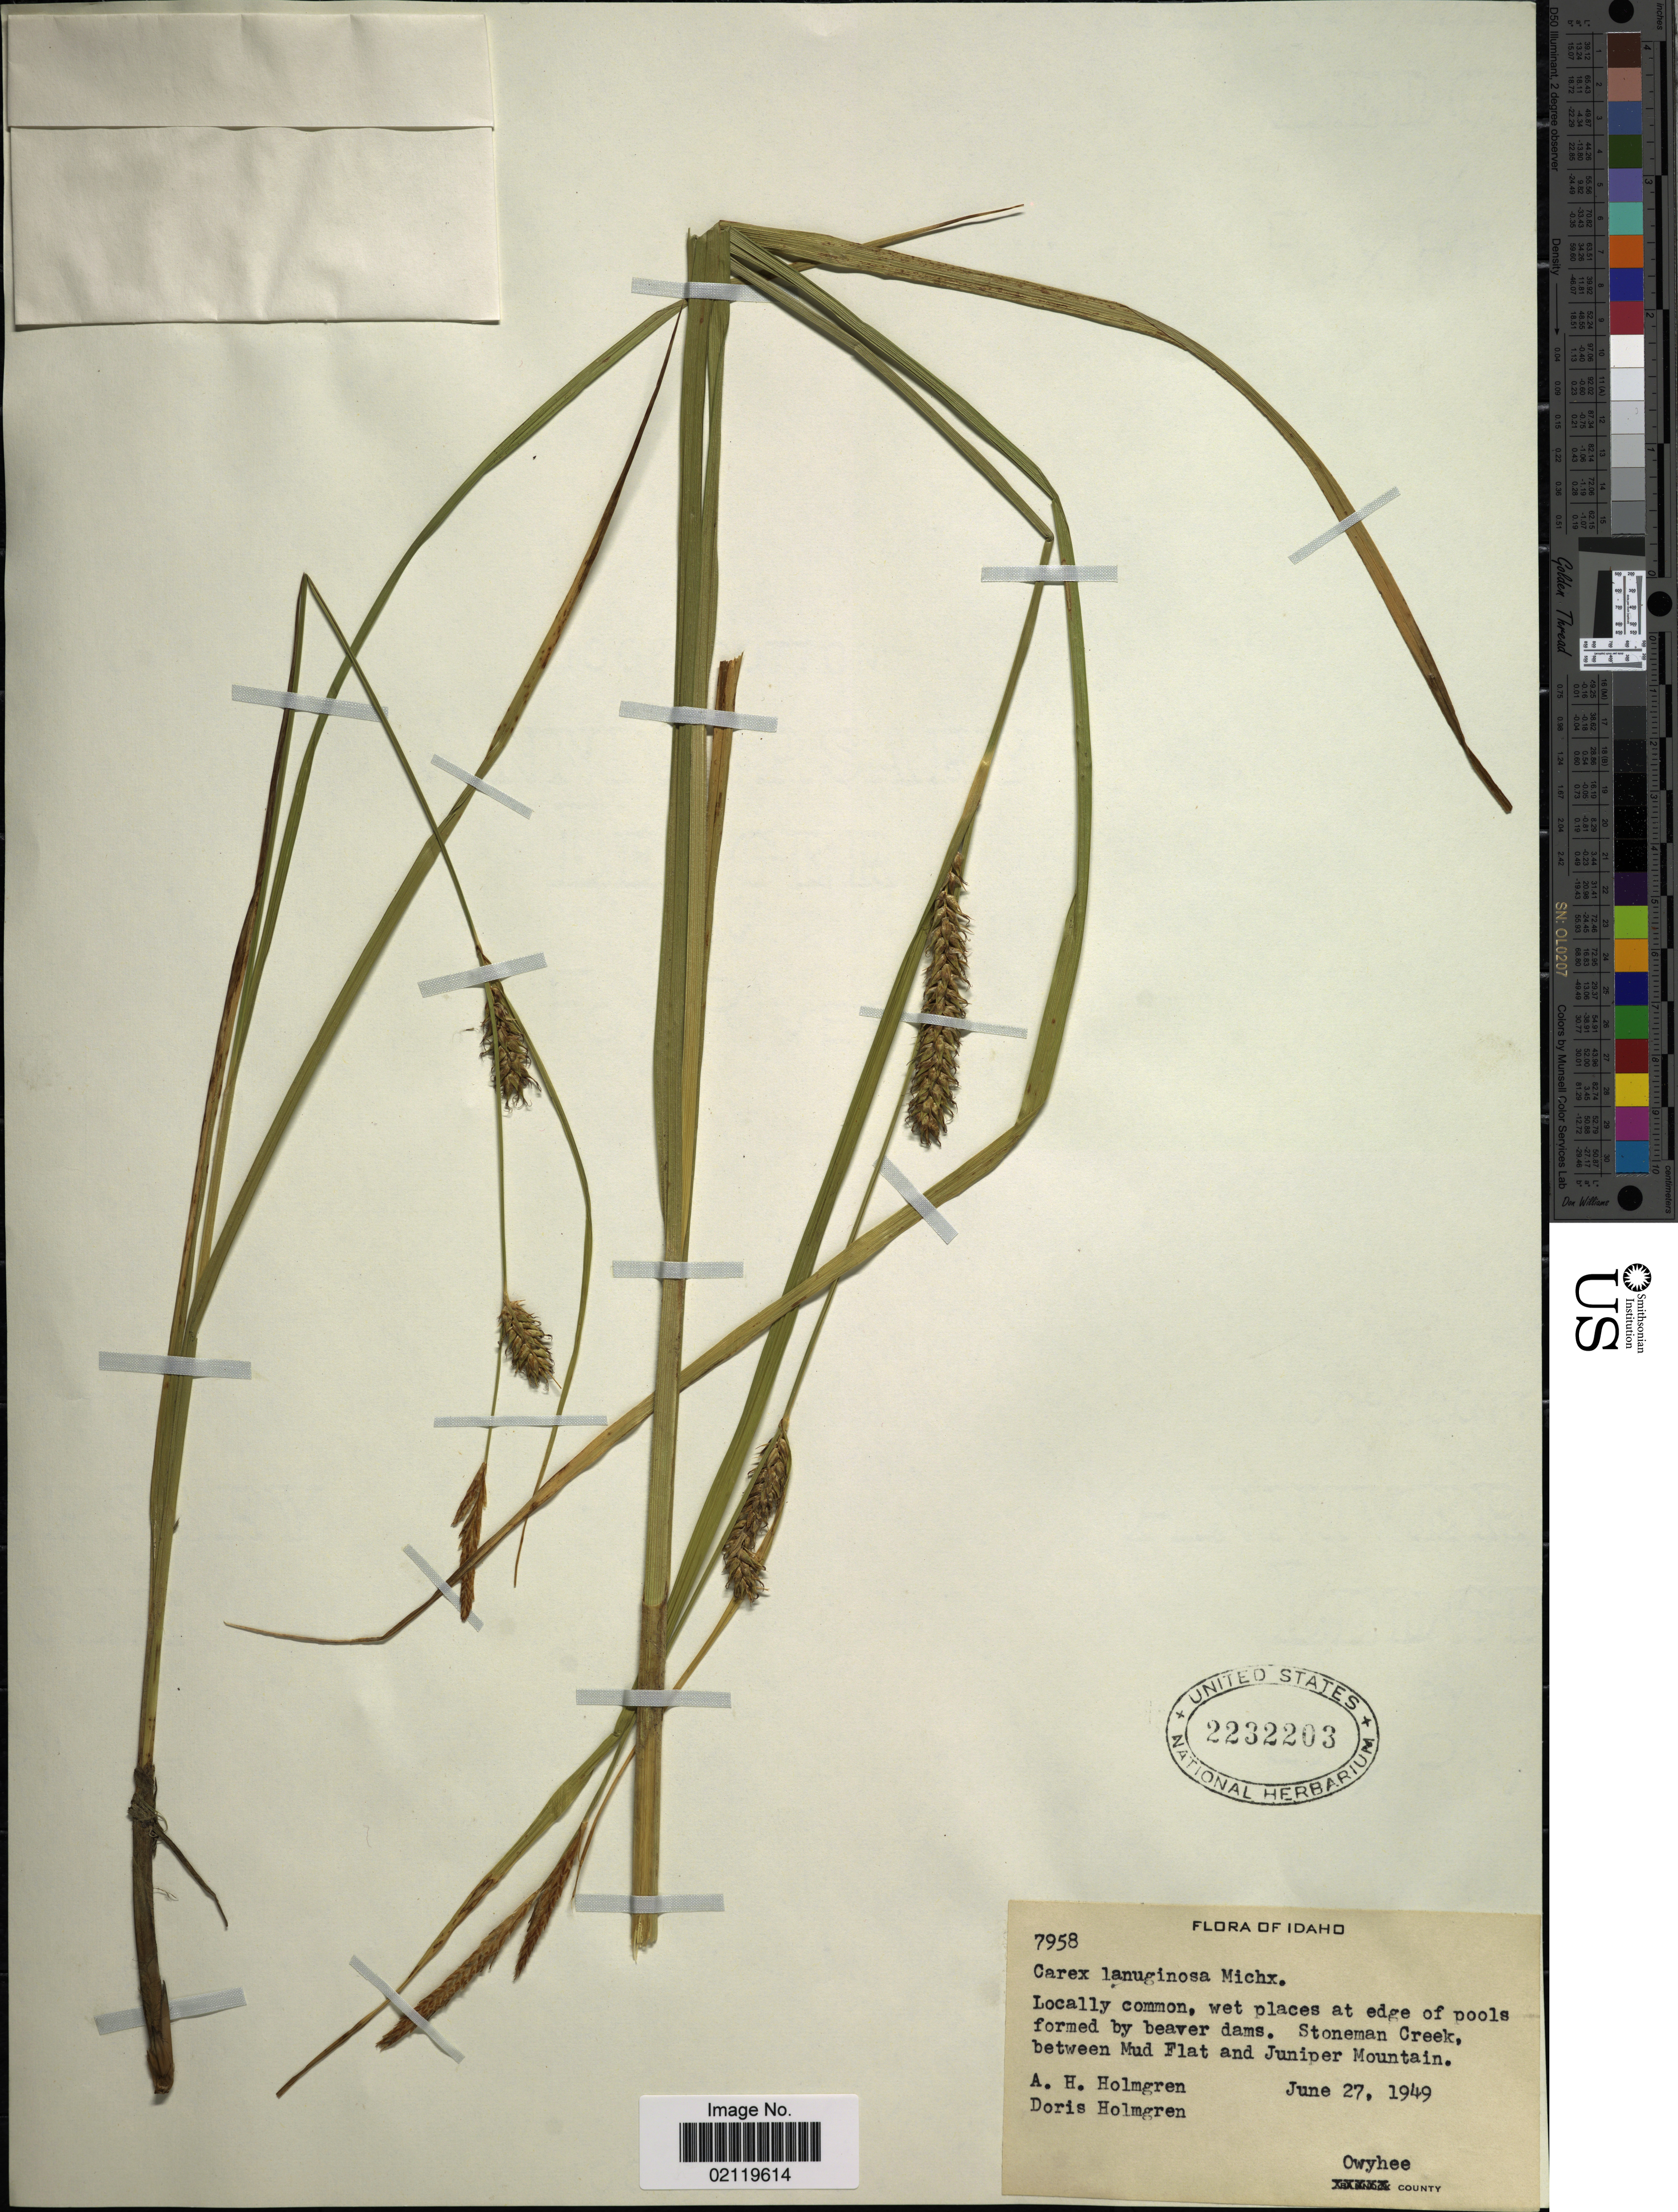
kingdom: Plantae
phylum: Tracheophyta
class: Liliopsida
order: Poales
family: Cyperaceae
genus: Carex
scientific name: Carex pellita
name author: Muhl. ex Willd.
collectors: A. H. Holmgren & D. E. Holmgren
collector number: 7958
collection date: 1949-06-27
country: United States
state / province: Idaho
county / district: Owyhee County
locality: Stoneman Creek, between Mud Flat and Juniper Mountain.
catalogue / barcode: US 2232203